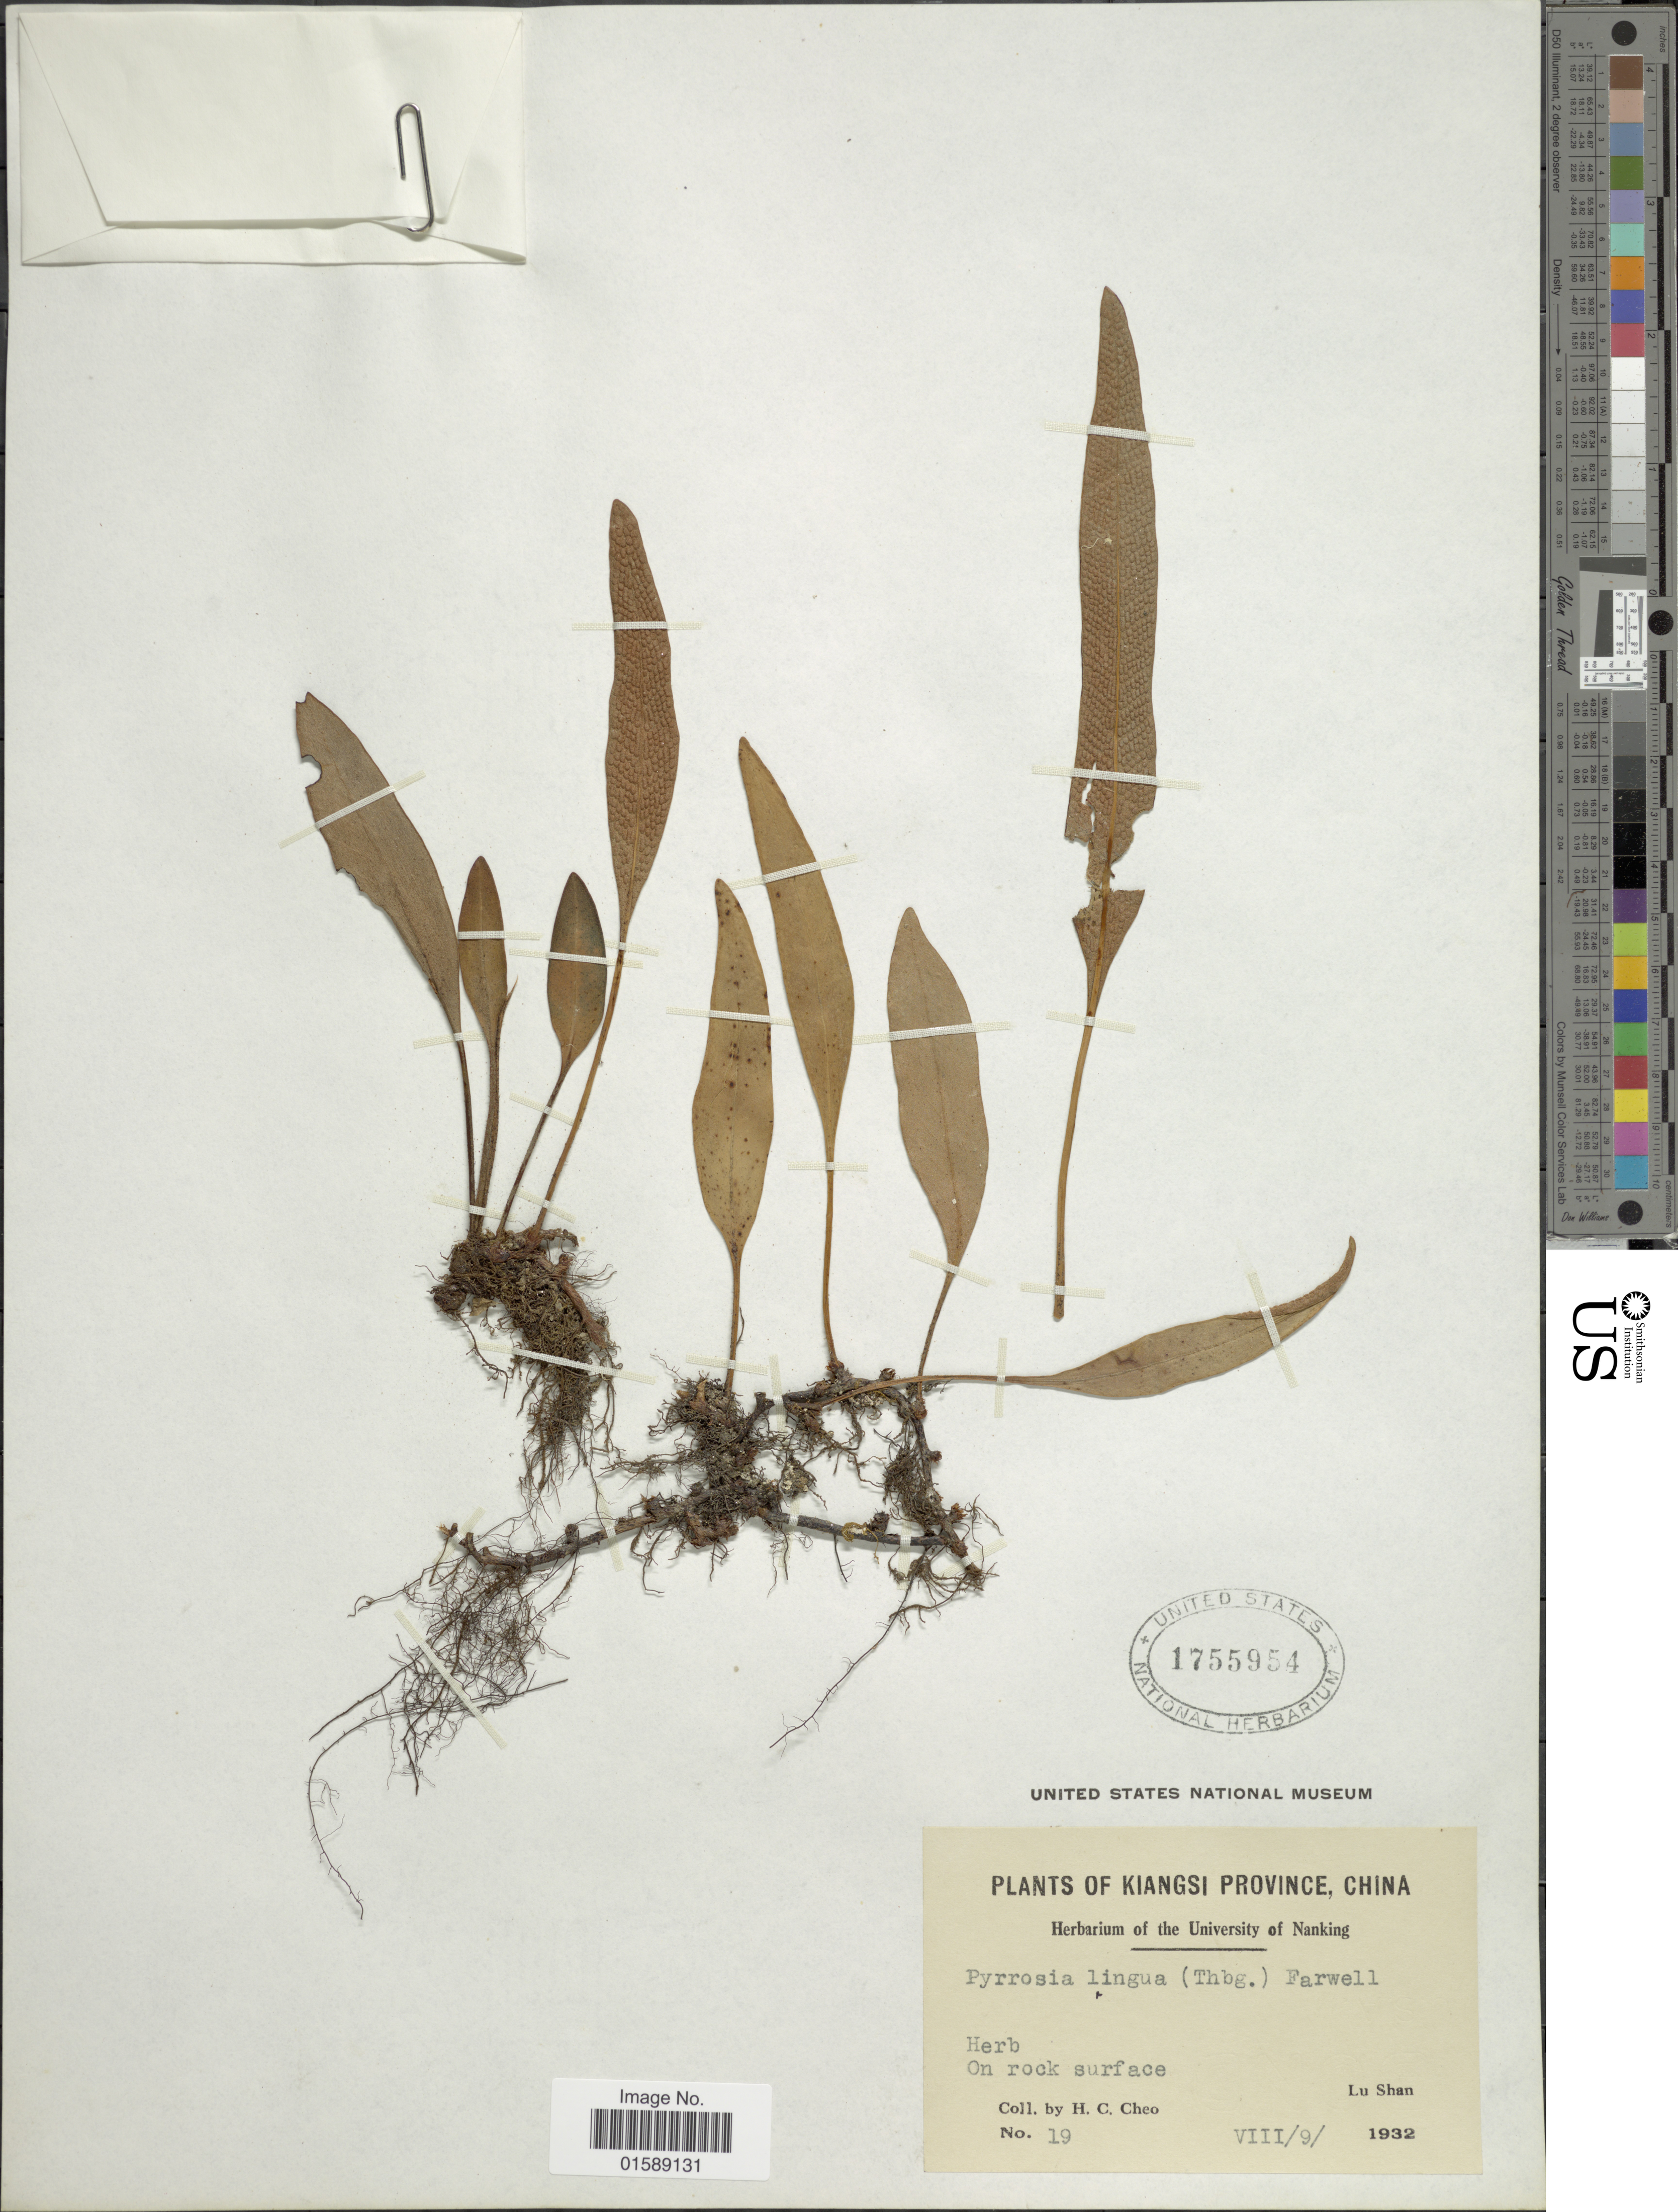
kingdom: Plantae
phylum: Tracheophyta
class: Polypodiopsida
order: Polypodiales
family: Polypodiaceae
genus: Pyrrosia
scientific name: Pyrrosia lingua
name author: (Thurb.) Farw.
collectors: H. Cheo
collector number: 19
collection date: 1932-08-09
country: China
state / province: Jiangxi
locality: Kiangsi Province. Lu Shan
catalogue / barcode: US 1755954